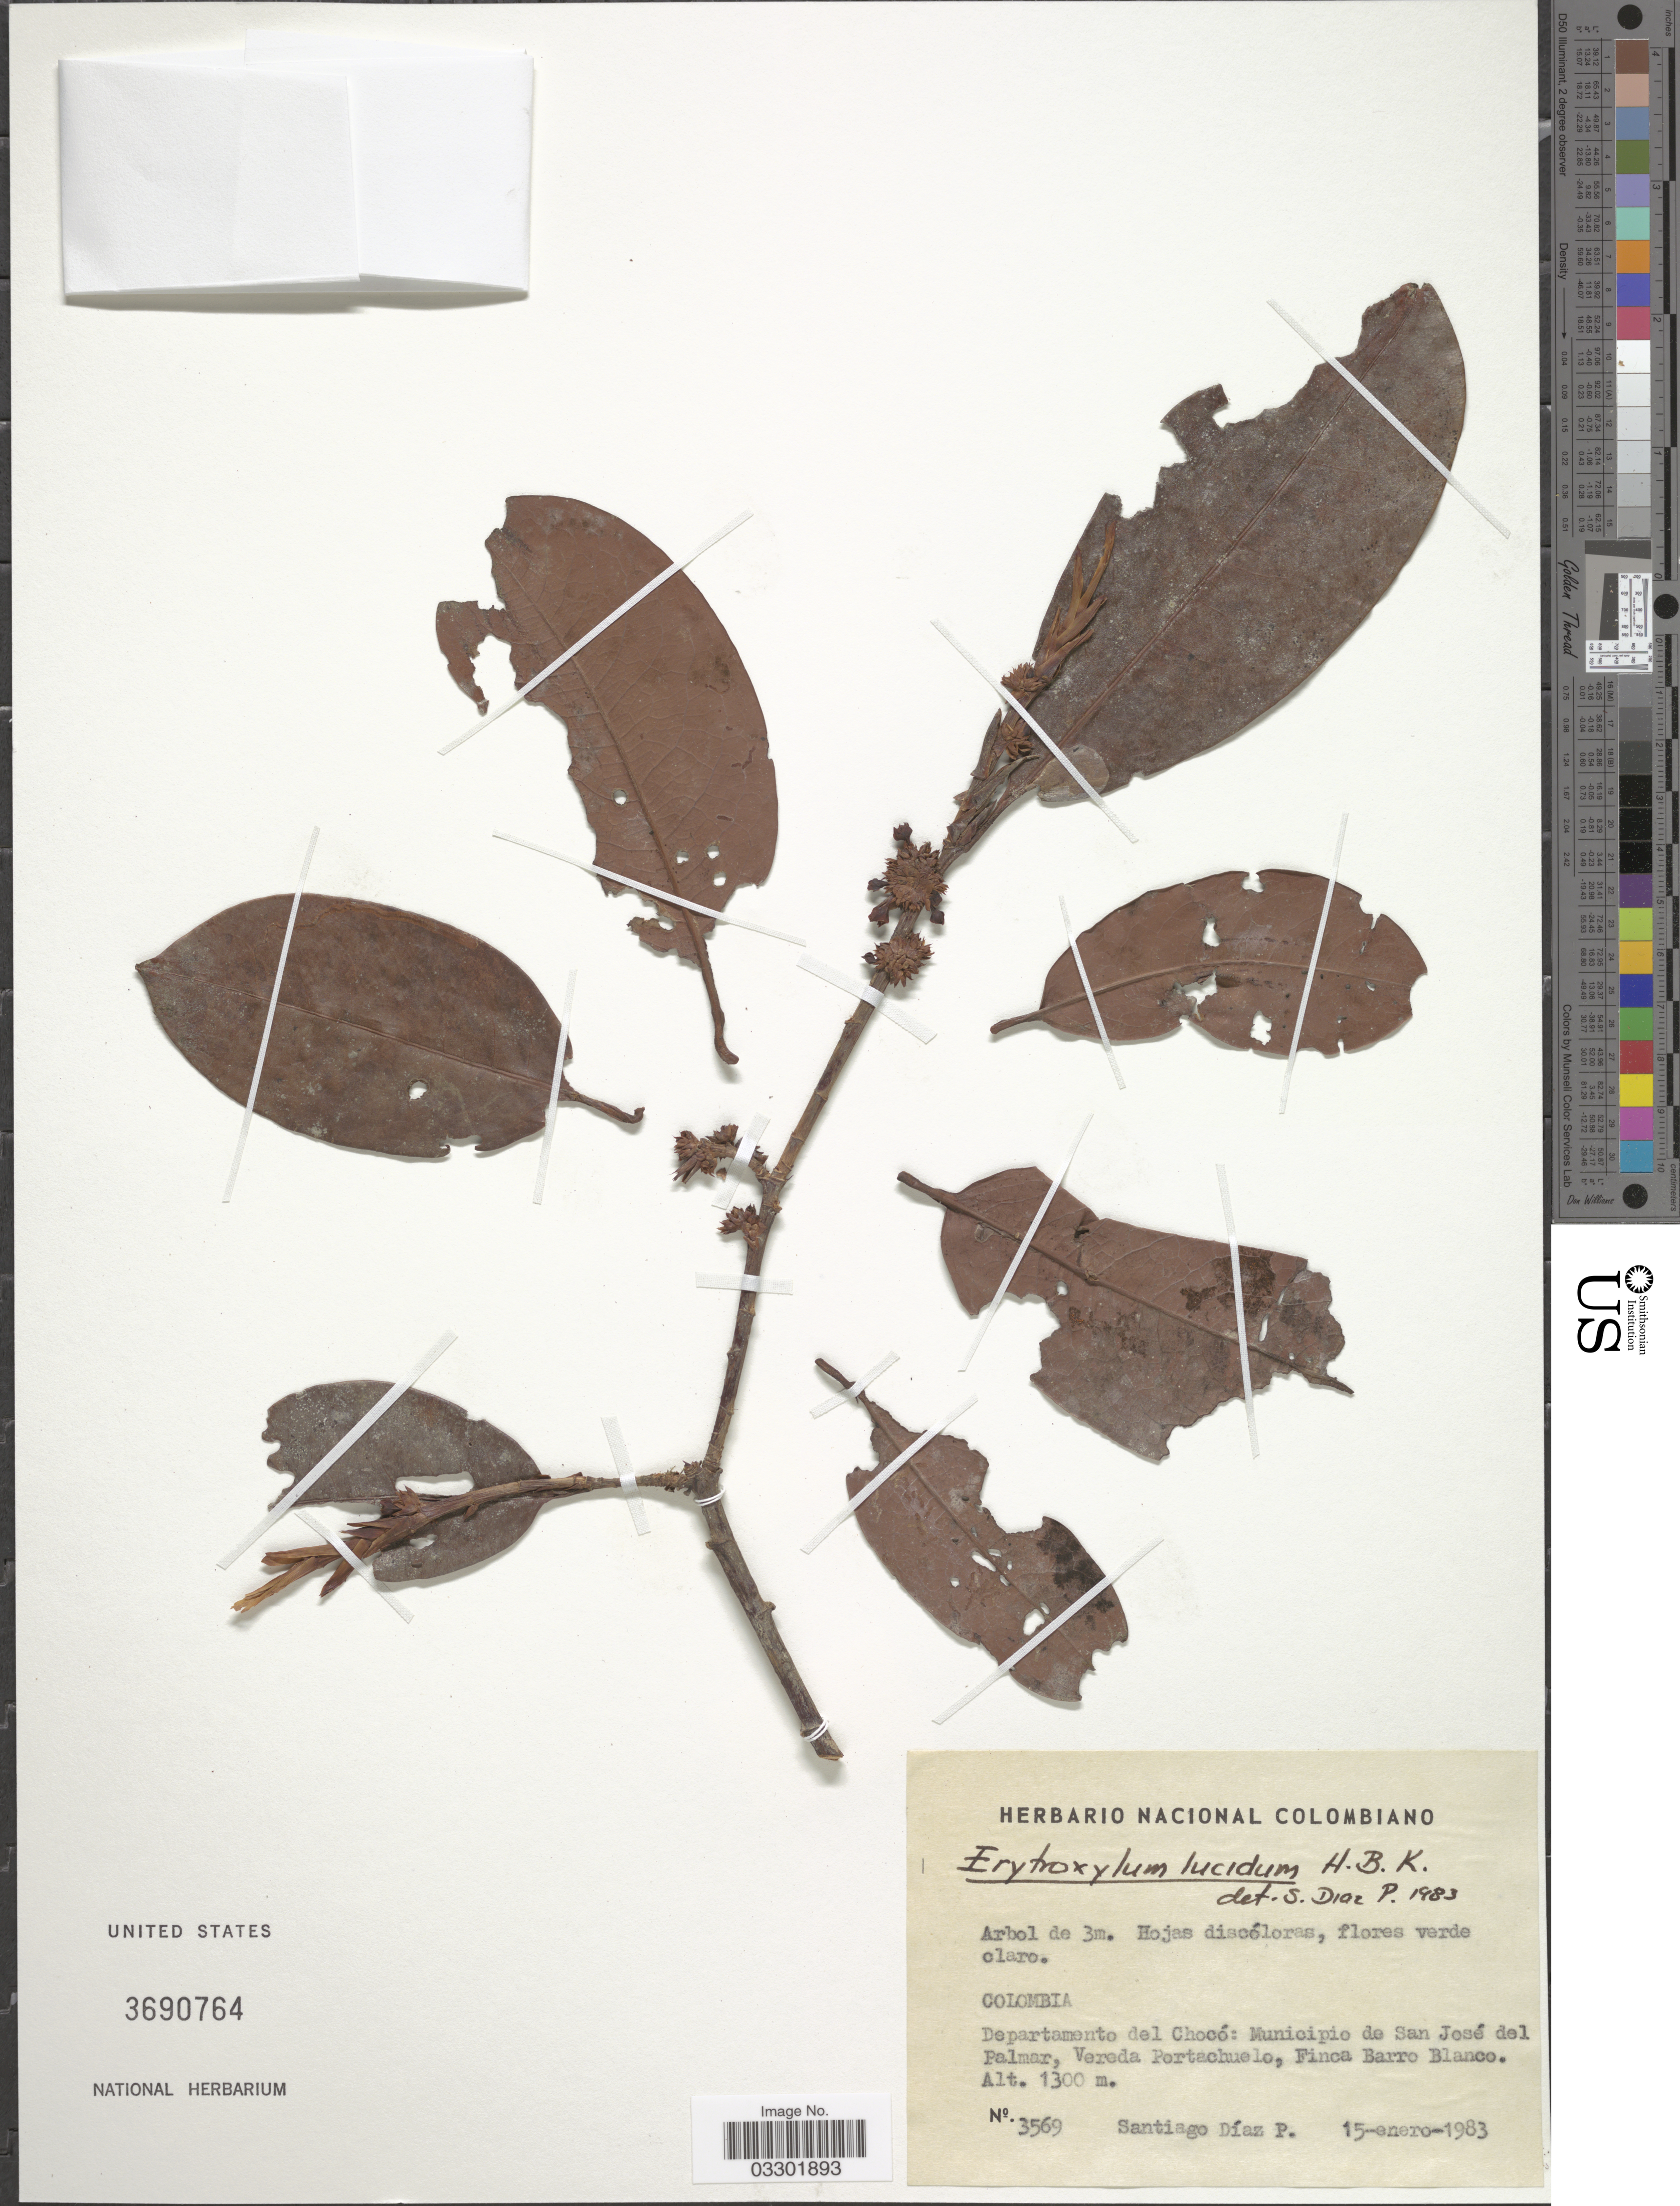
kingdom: Plantae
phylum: Tracheophyta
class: Magnoliopsida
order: Malpighiales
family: Erythroxylaceae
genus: Erythroxylum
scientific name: Erythroxylum lucidum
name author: Kunth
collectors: S. Diaz P.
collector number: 3569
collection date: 1983-01-15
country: Colombia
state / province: Chocó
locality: Departamento del Chocó: Minicipio de San José del Palmar, Vereda Portachuelo, Finca Barro Blanco.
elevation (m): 1300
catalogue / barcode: US 3690764